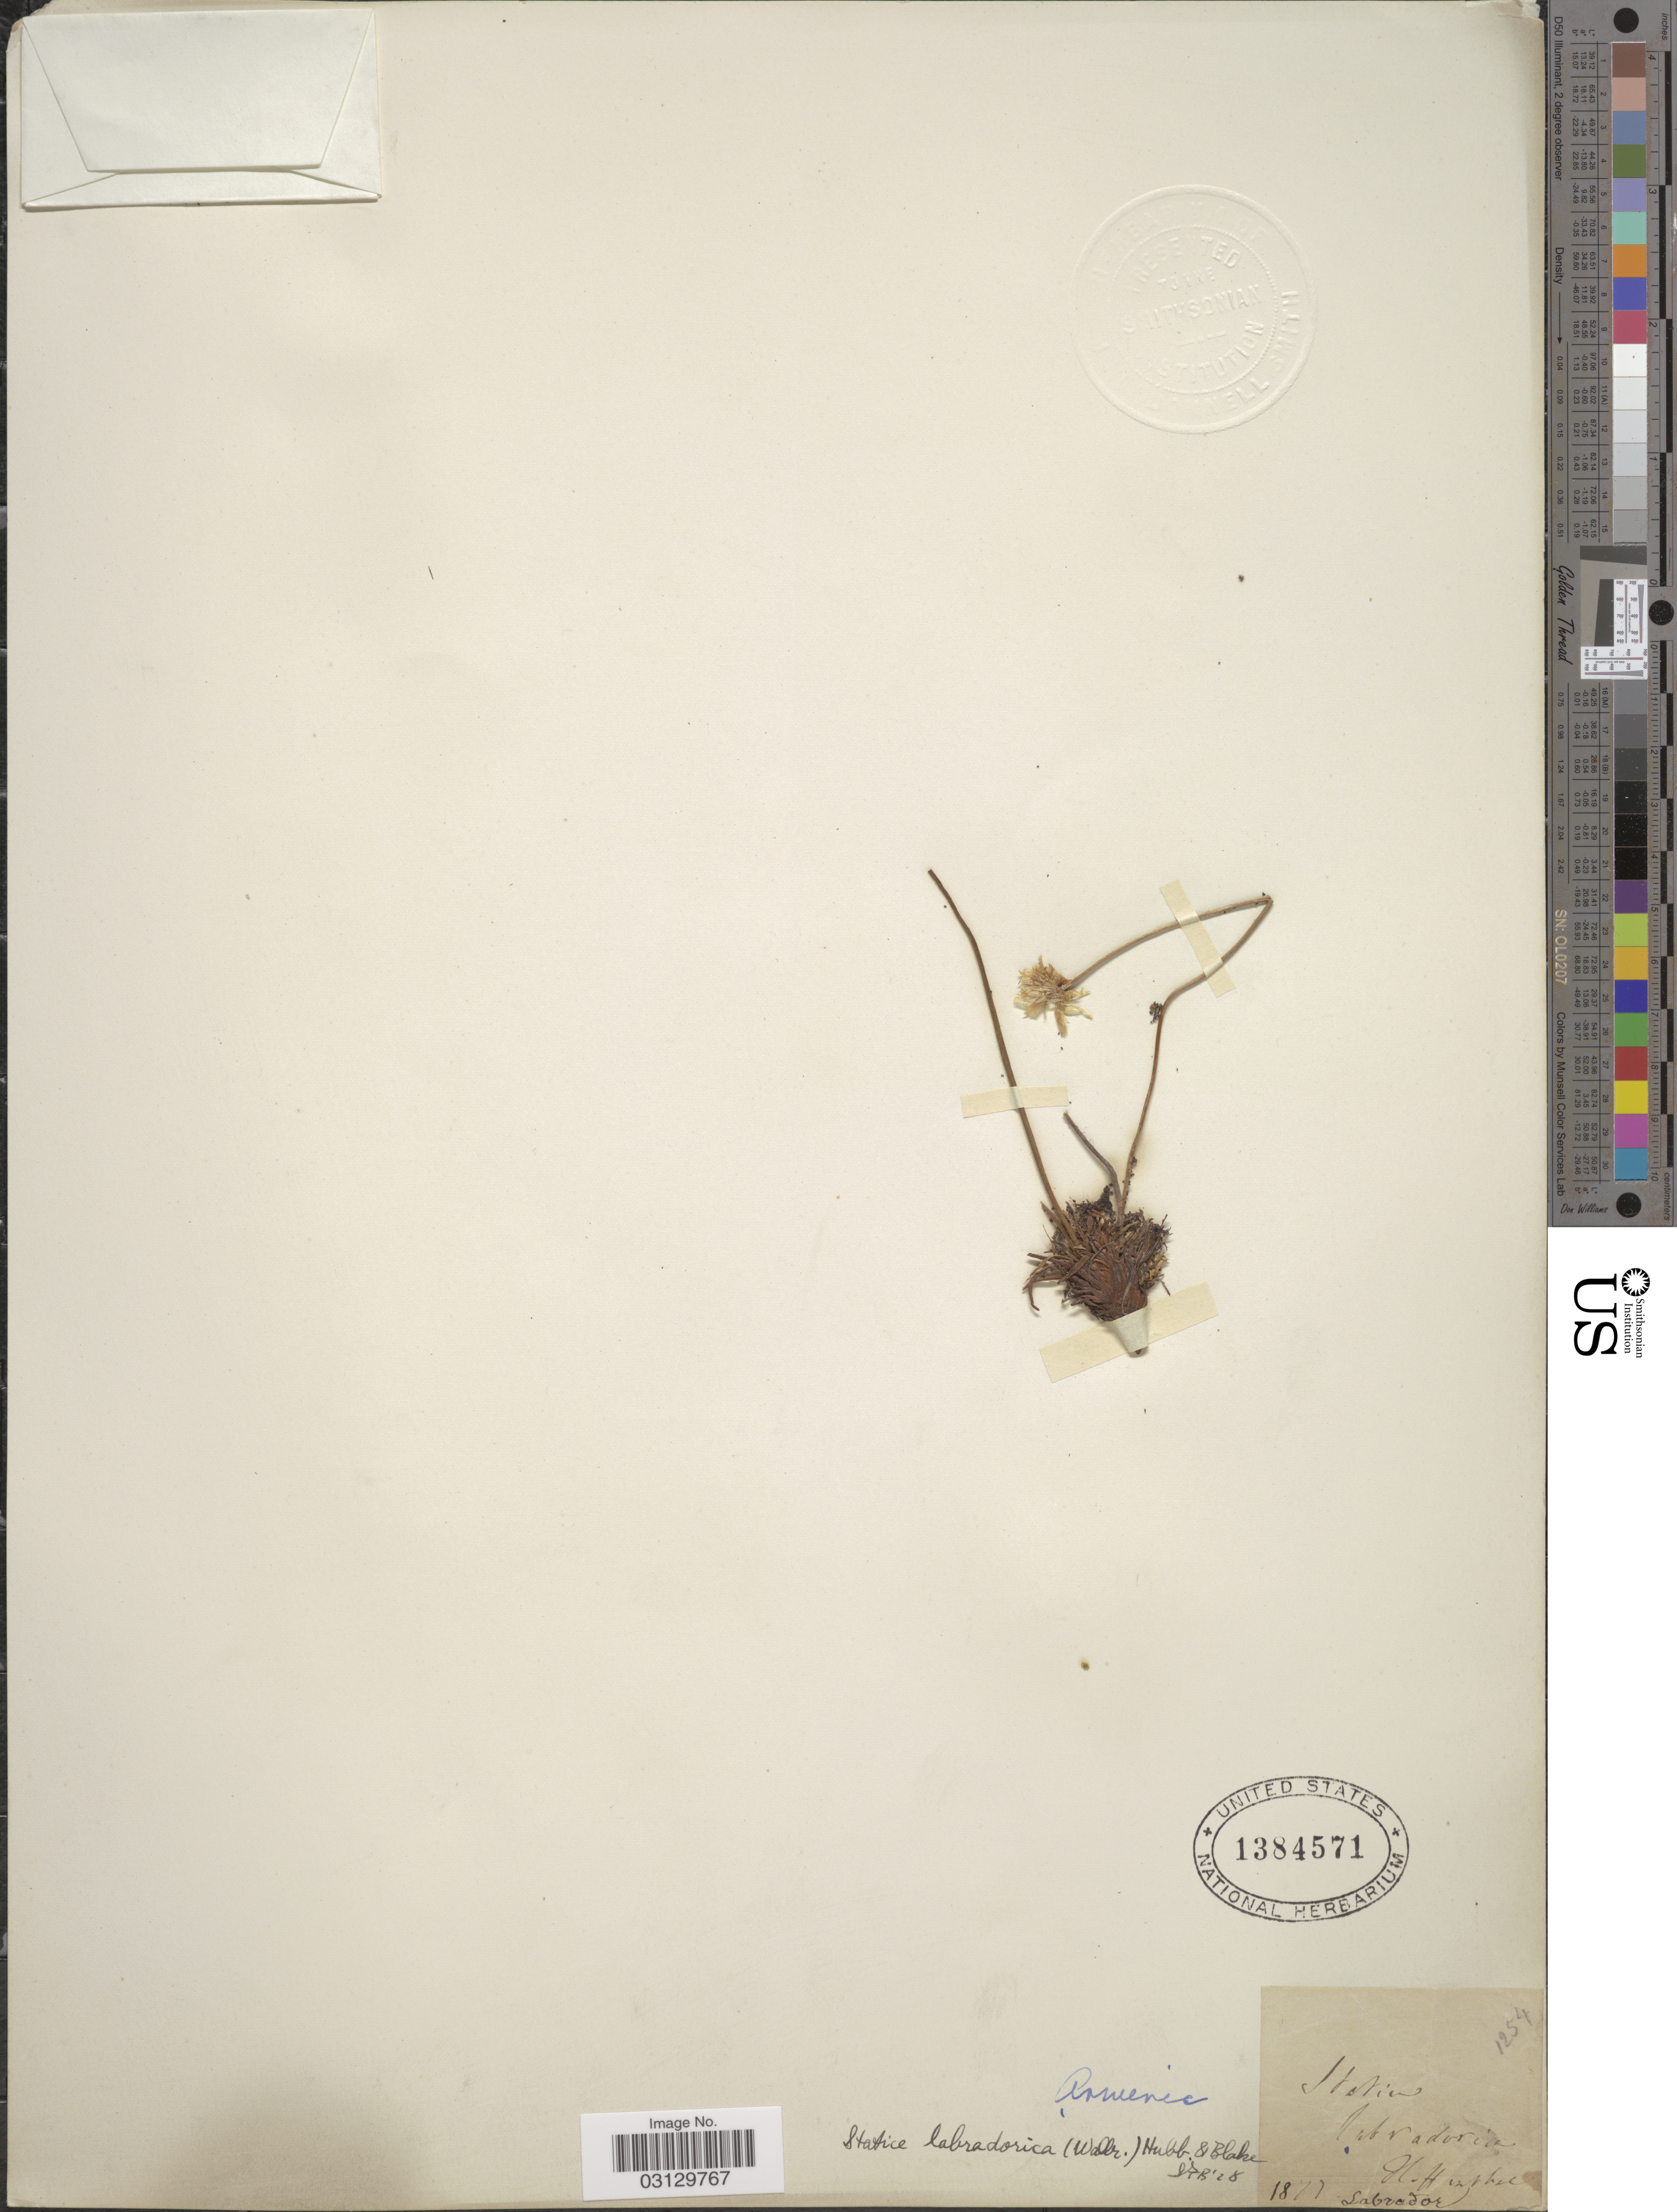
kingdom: Plantae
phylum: Tracheophyta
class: Magnoliopsida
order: Caryophyllales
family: Plumbaginaceae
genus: Armeria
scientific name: Armeria maritima subsp. sibirica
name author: (Turcz. ex Boiss.) Nyman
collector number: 1254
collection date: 1877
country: Canada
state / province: Newfoundland and Labrador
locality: Labrador.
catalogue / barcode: US 1384571